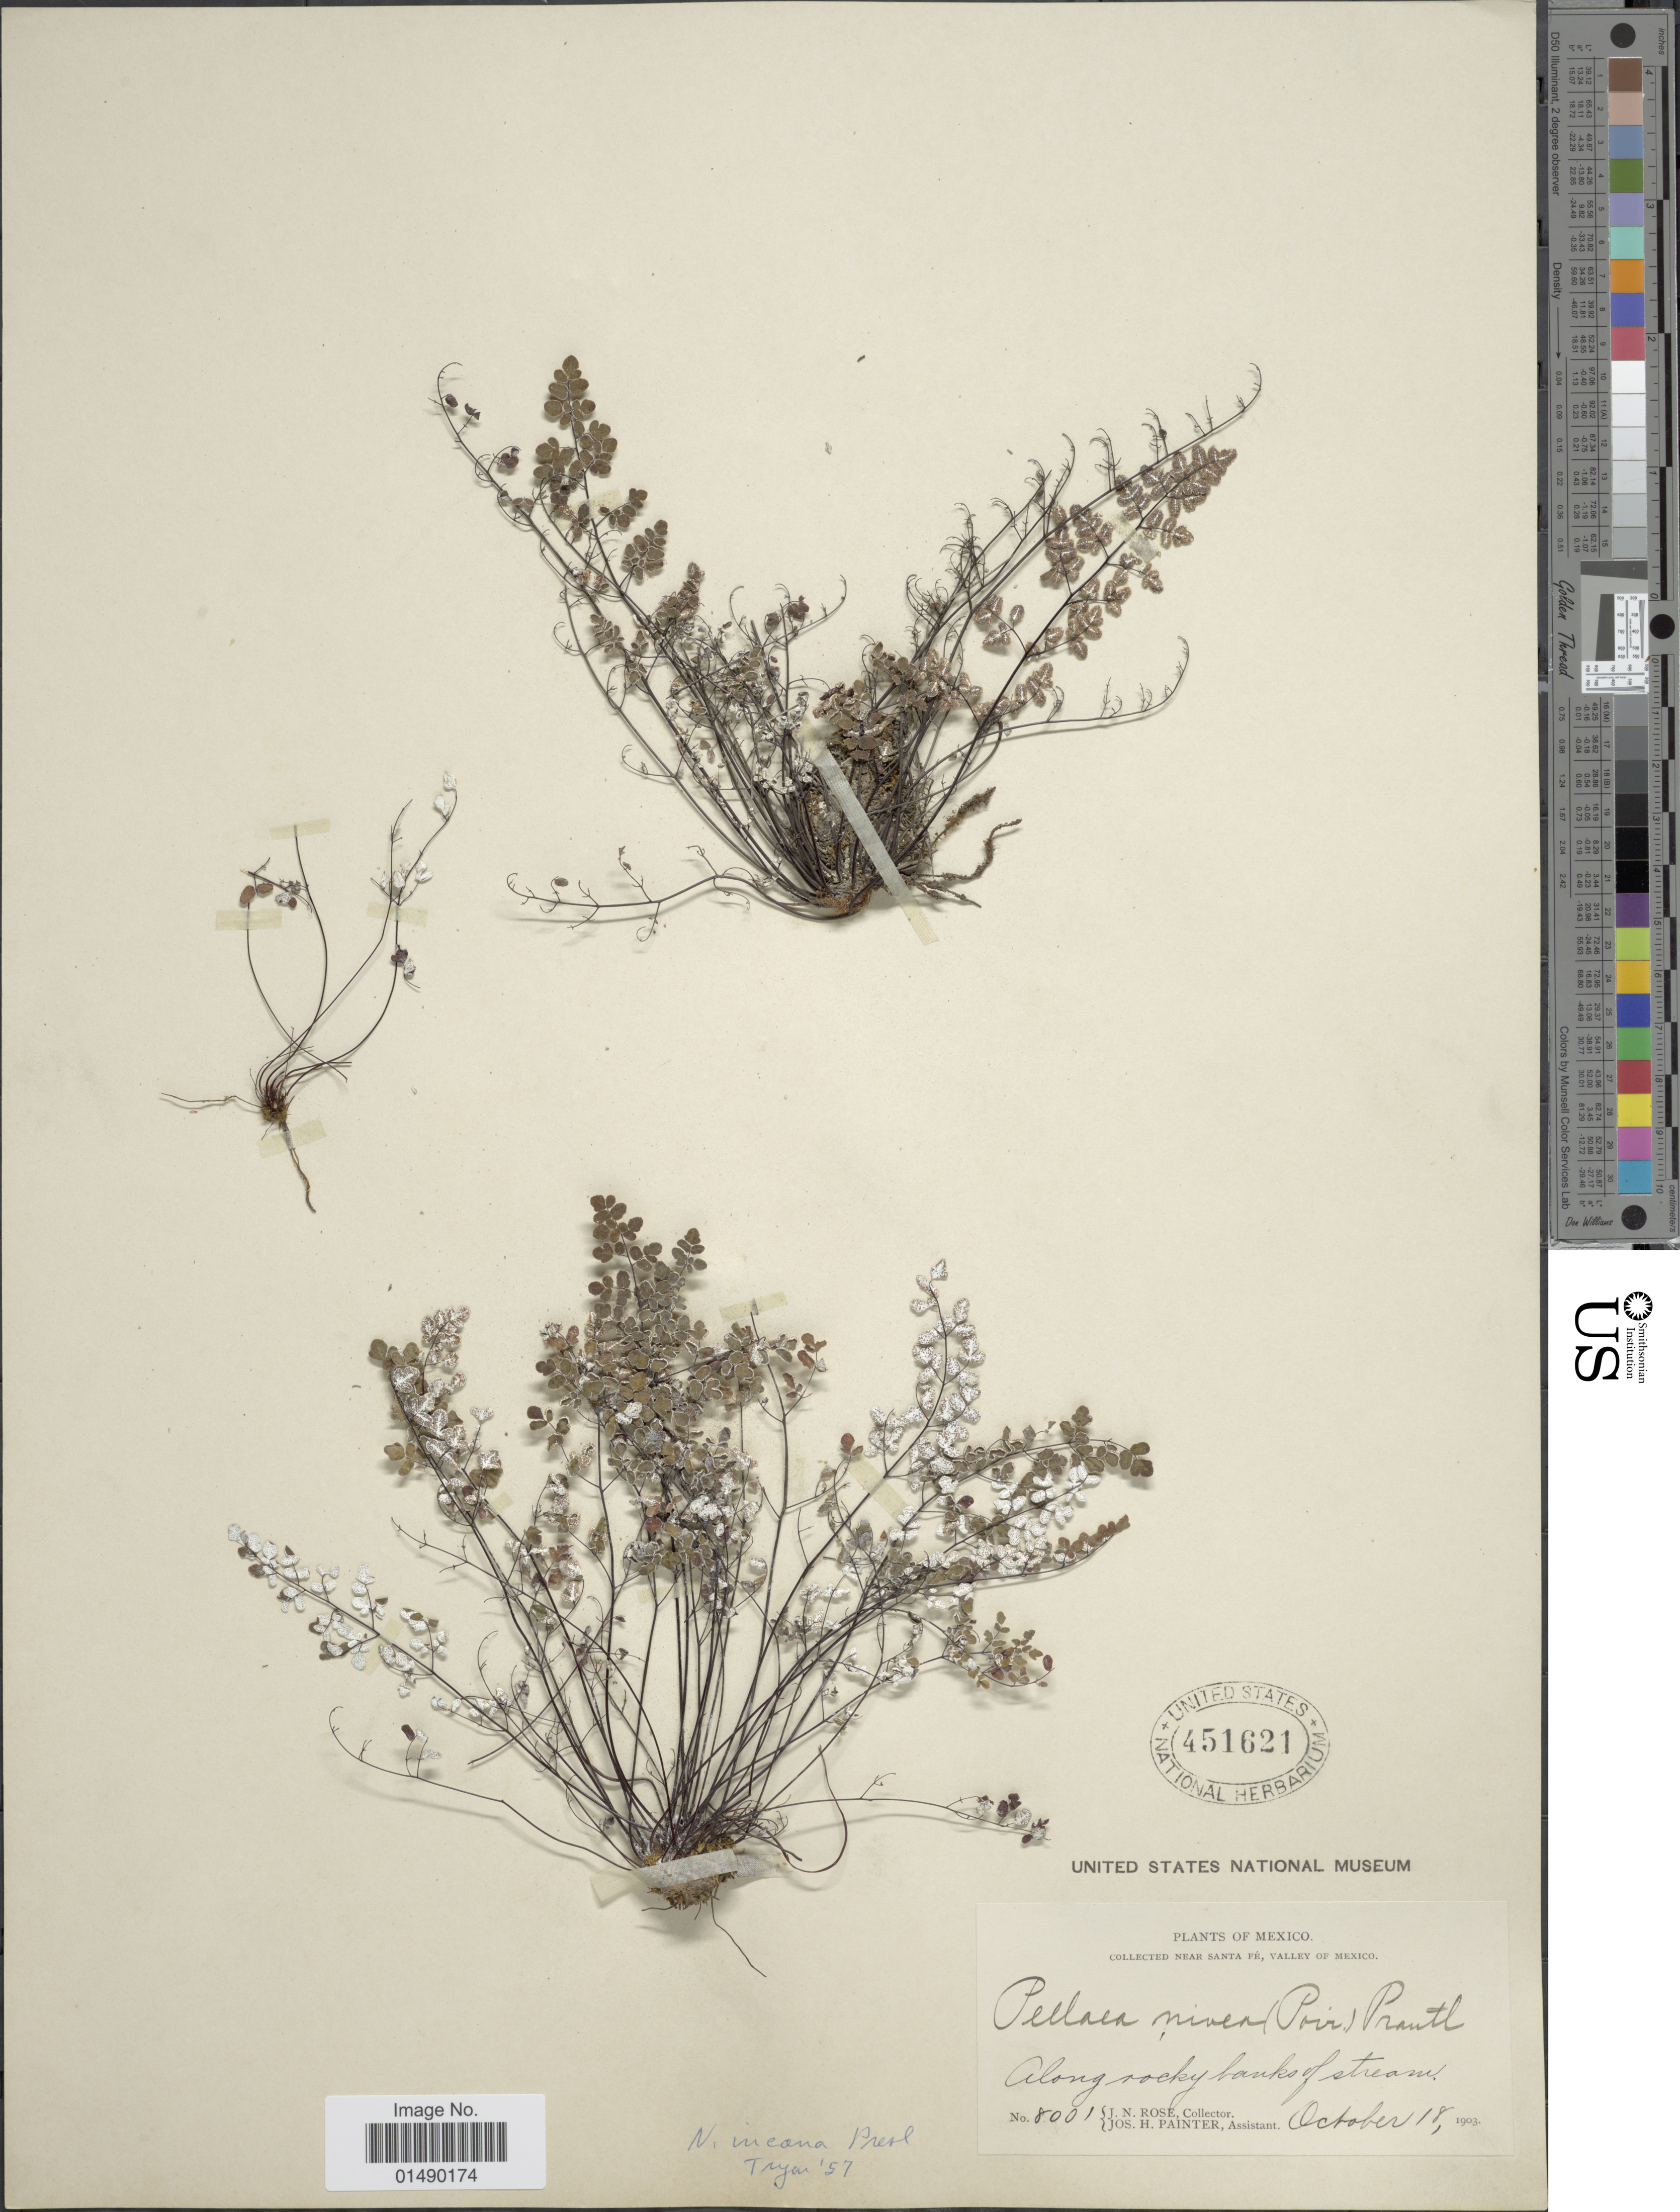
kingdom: Plantae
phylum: Tracheophyta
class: Polypodiopsida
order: Polypodiales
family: Pteridaceae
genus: Argyrochosma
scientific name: Argyrochosma incana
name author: (C. Presl) Windham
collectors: J. N. Rose & J. H. Painter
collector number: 8001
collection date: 1903-10-18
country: Mexico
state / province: México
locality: Mexico, near Santa Fe, Valley of Mexico.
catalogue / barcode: US 451621